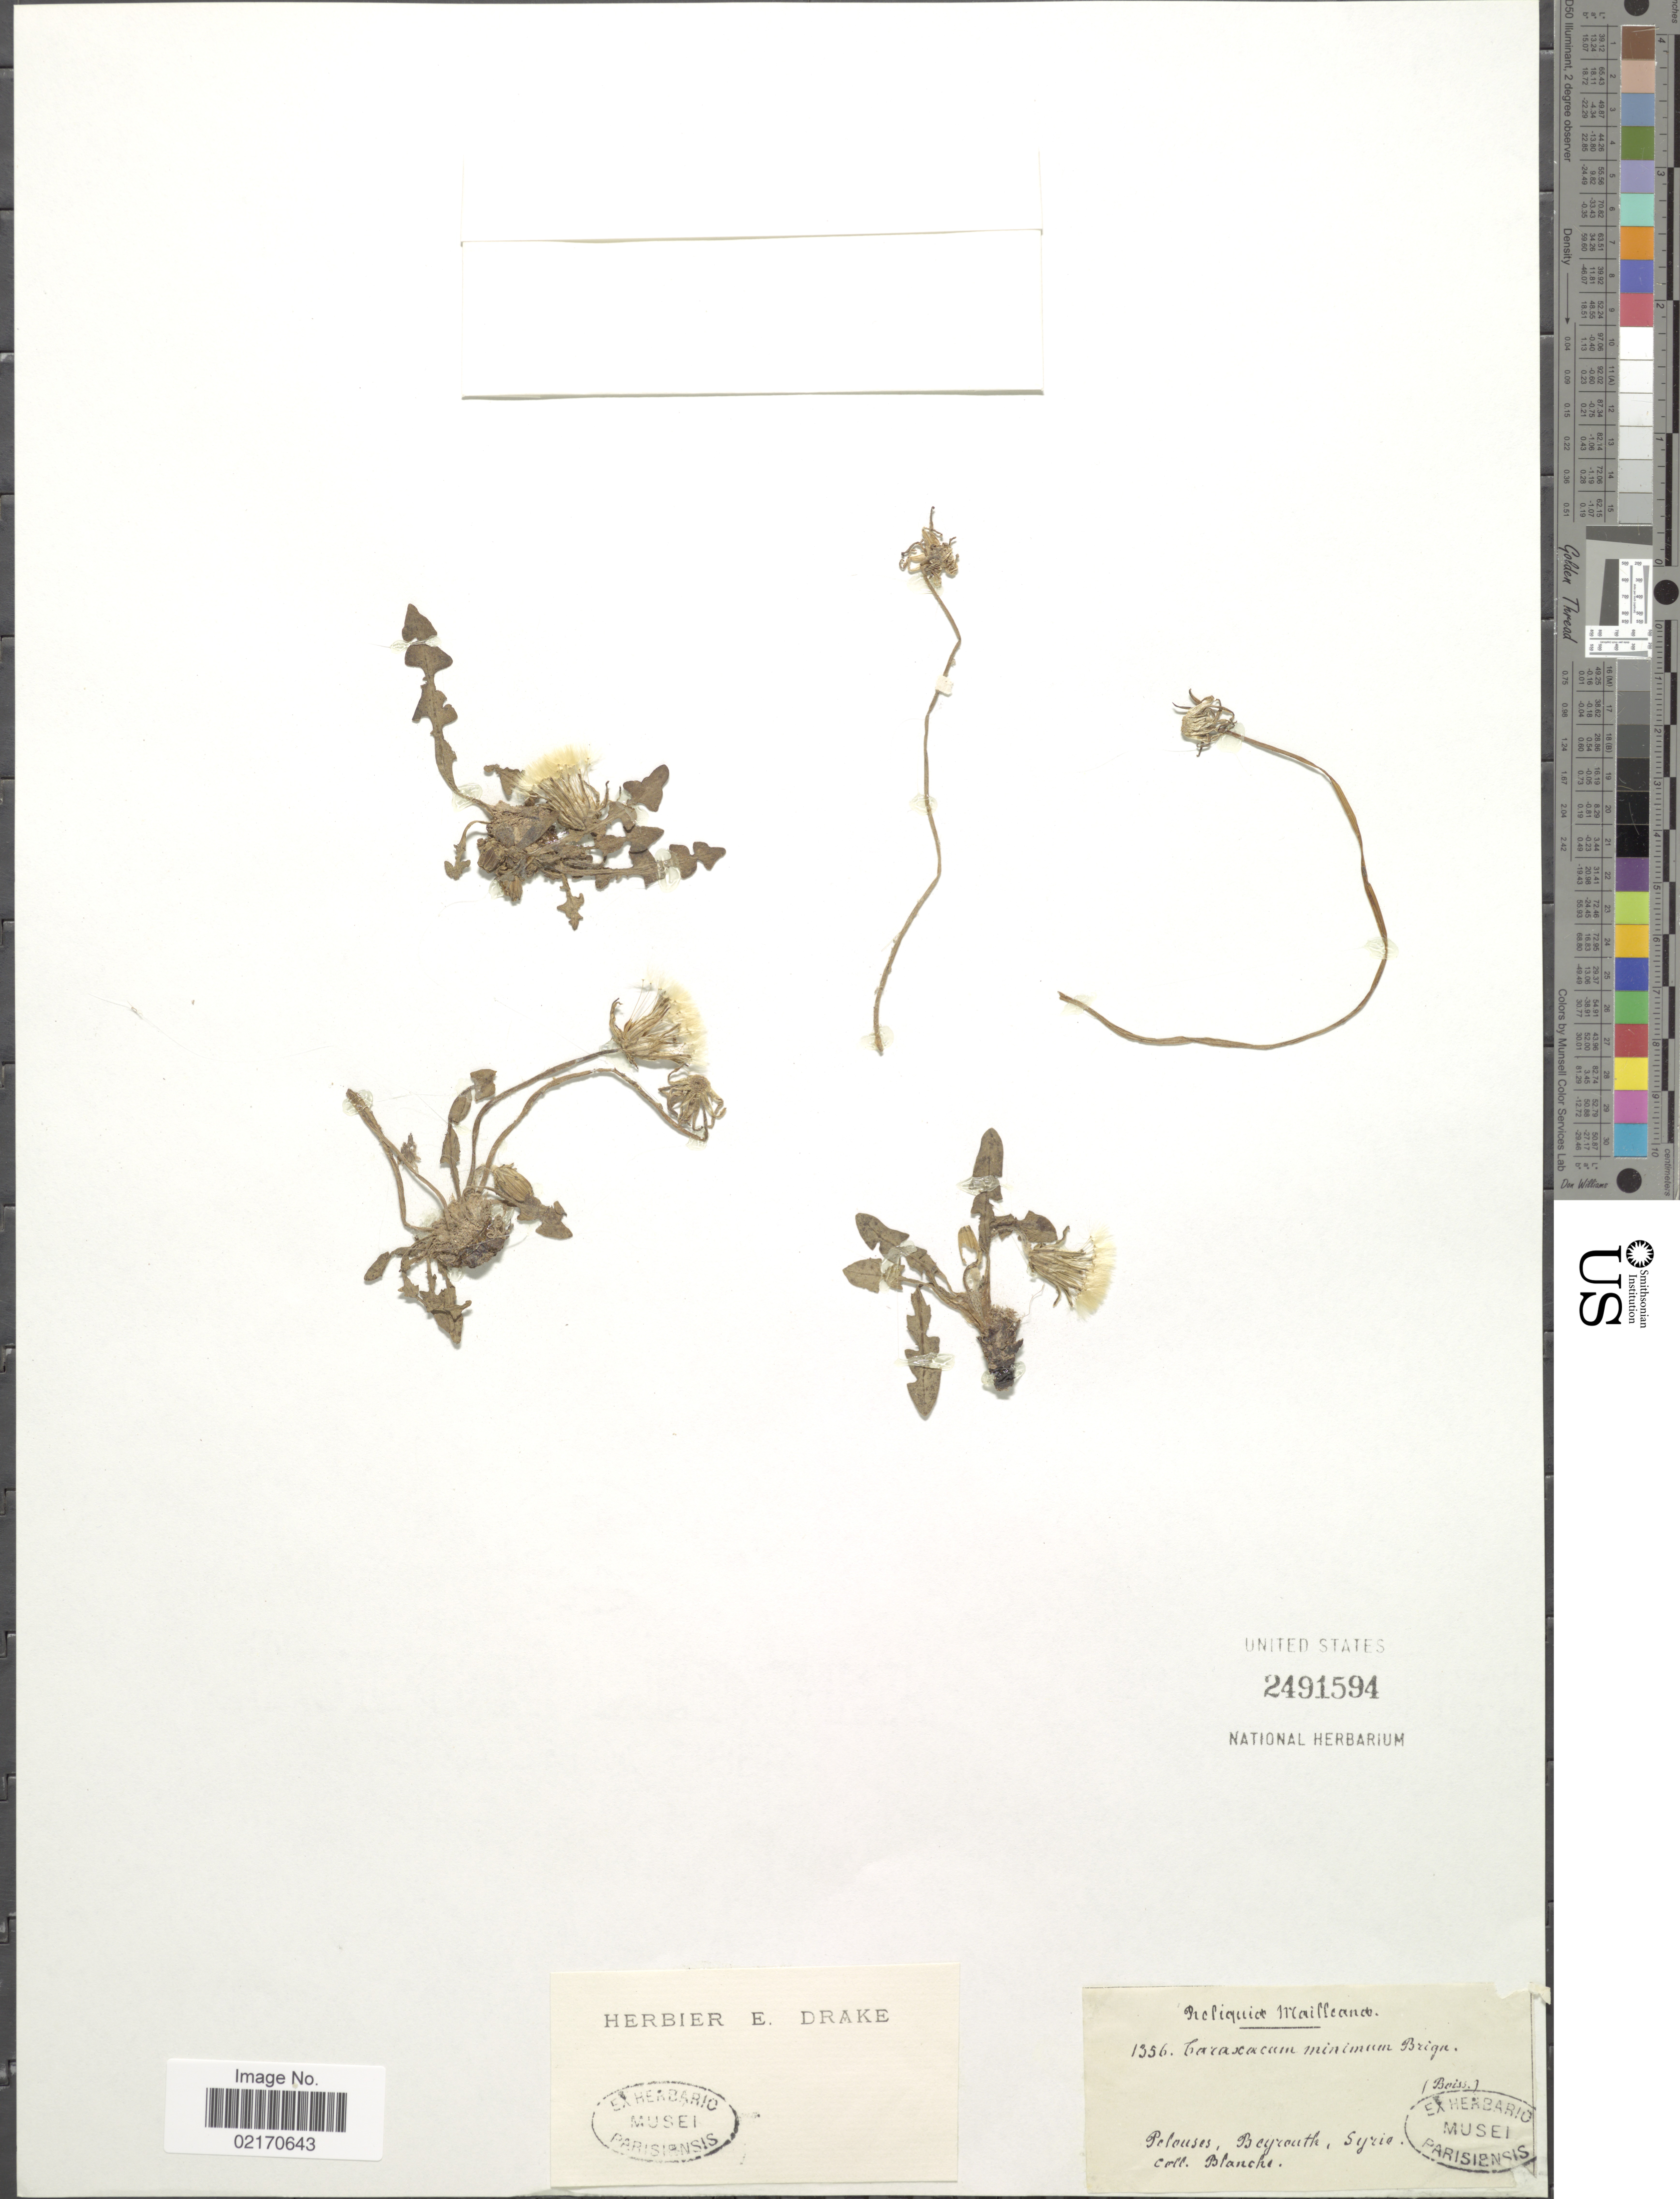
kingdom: Plantae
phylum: Tracheophyta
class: Magnoliopsida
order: Asterales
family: Asteraceae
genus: Taraxacum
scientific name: Taraxacum minimum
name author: (Gussone) N. Terracc.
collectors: -. Blanche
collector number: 1356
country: Lebanon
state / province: Beyrouth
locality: Pelouses, Beyrouth, Syrie. [unsure placement]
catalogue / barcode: US 2491594